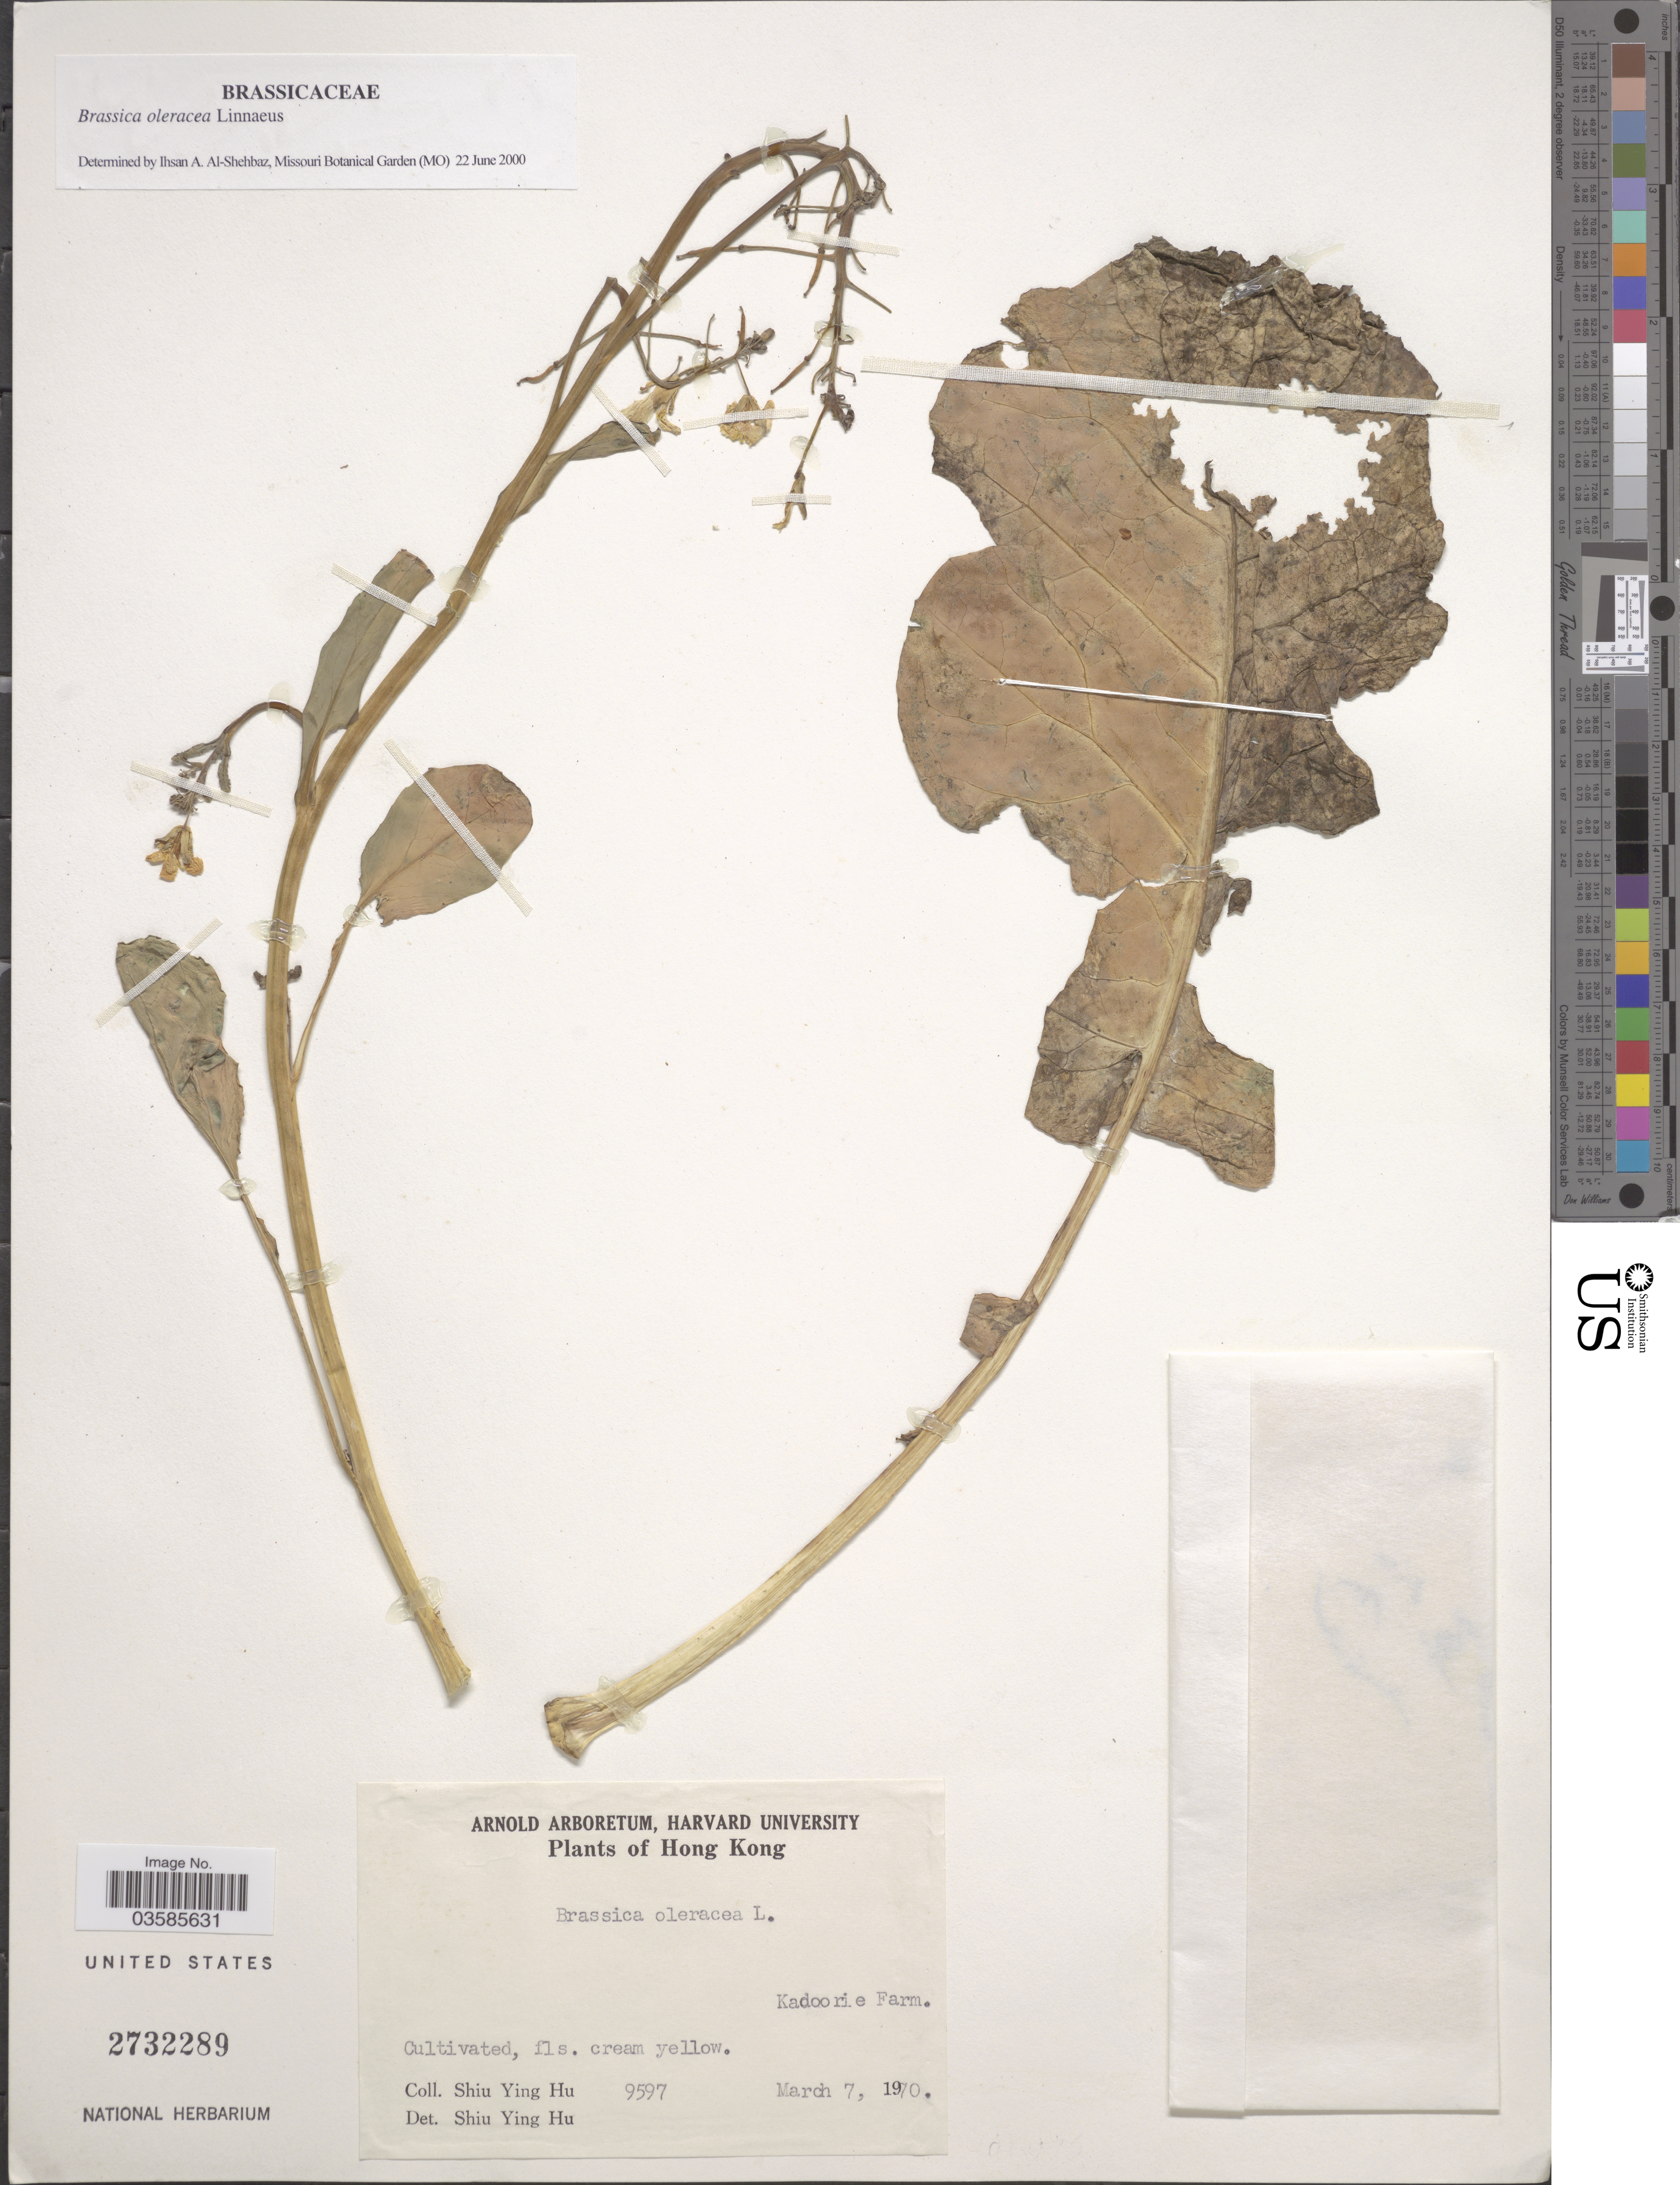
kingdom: Plantae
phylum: Tracheophyta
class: Magnoliopsida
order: Brassicales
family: Brassicaceae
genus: Brassica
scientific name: Brassica oleracea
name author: L.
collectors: S. Y. Hu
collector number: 9597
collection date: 1970-03-07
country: China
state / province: Hong Kong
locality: Kadoorie Farm.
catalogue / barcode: US 2732289